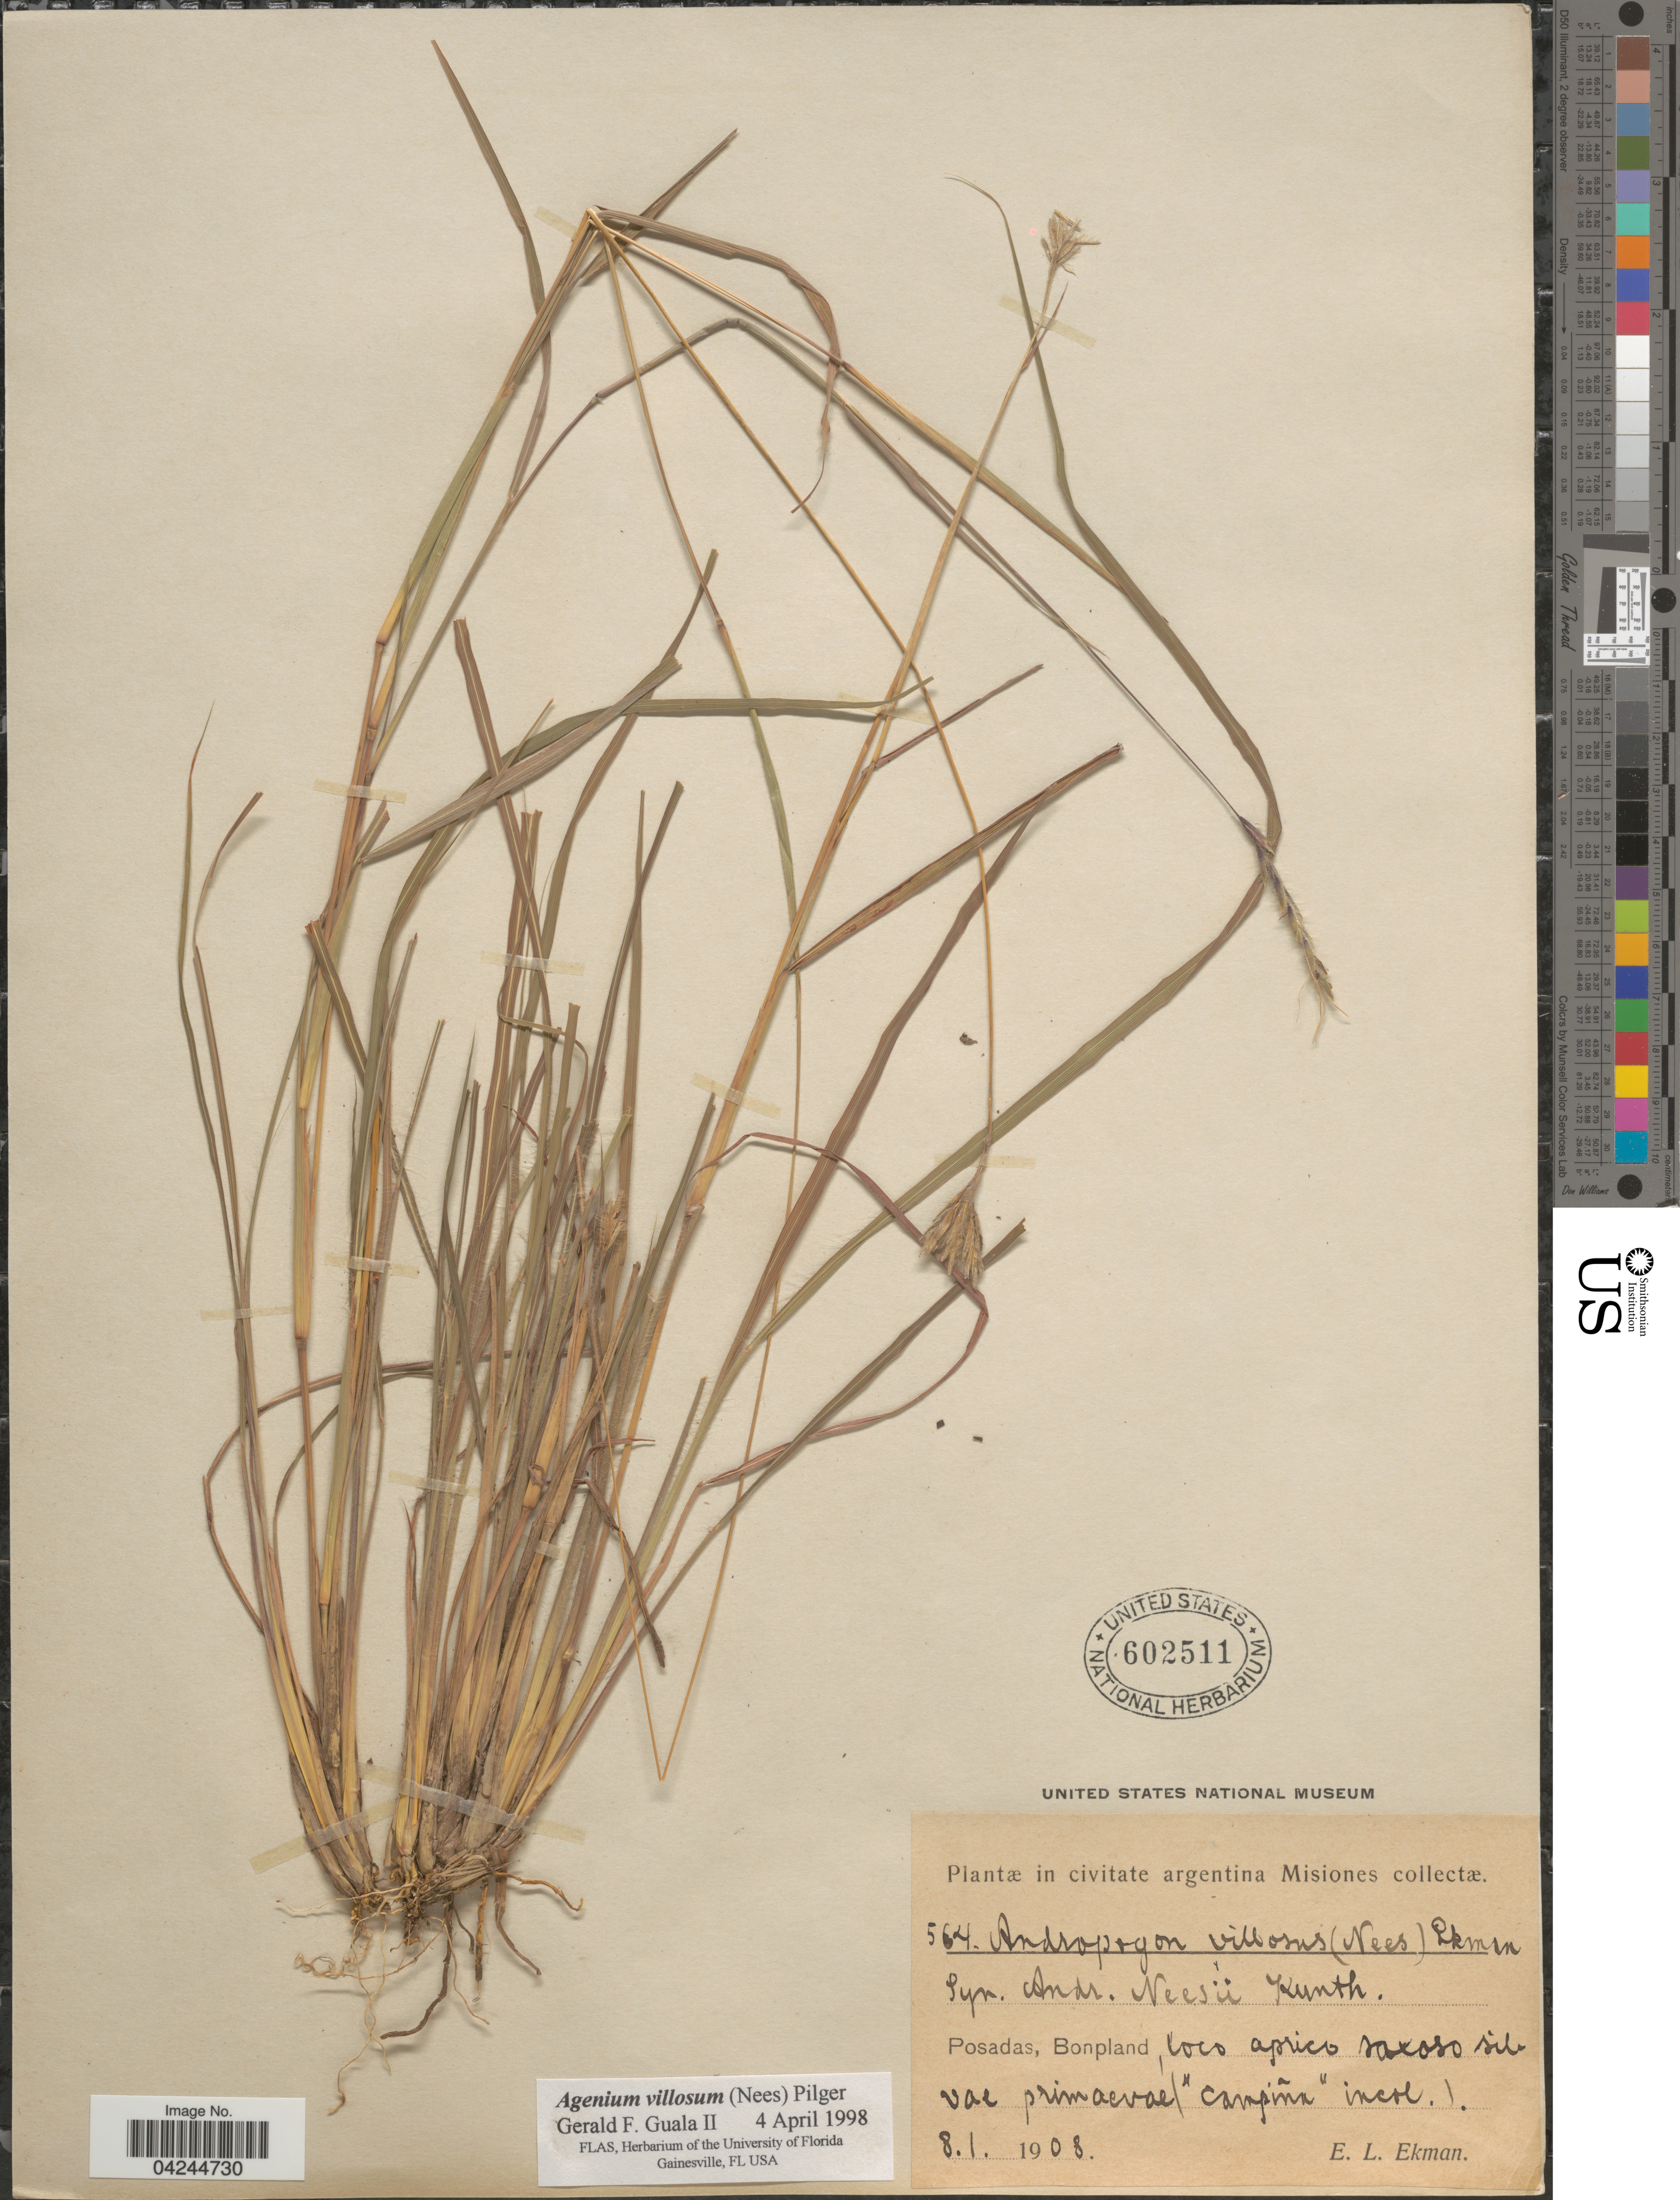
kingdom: Plantae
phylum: Tracheophyta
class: Liliopsida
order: Poales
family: Poaceae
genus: Agenium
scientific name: Agenium villosum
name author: (Nees) Pilg.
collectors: E. L. Ekman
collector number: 564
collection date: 1908-01-08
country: Argentina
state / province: Misiones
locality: Posadas, Bonpland, loco aprico saxoso silvae primaevae.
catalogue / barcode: US 602511